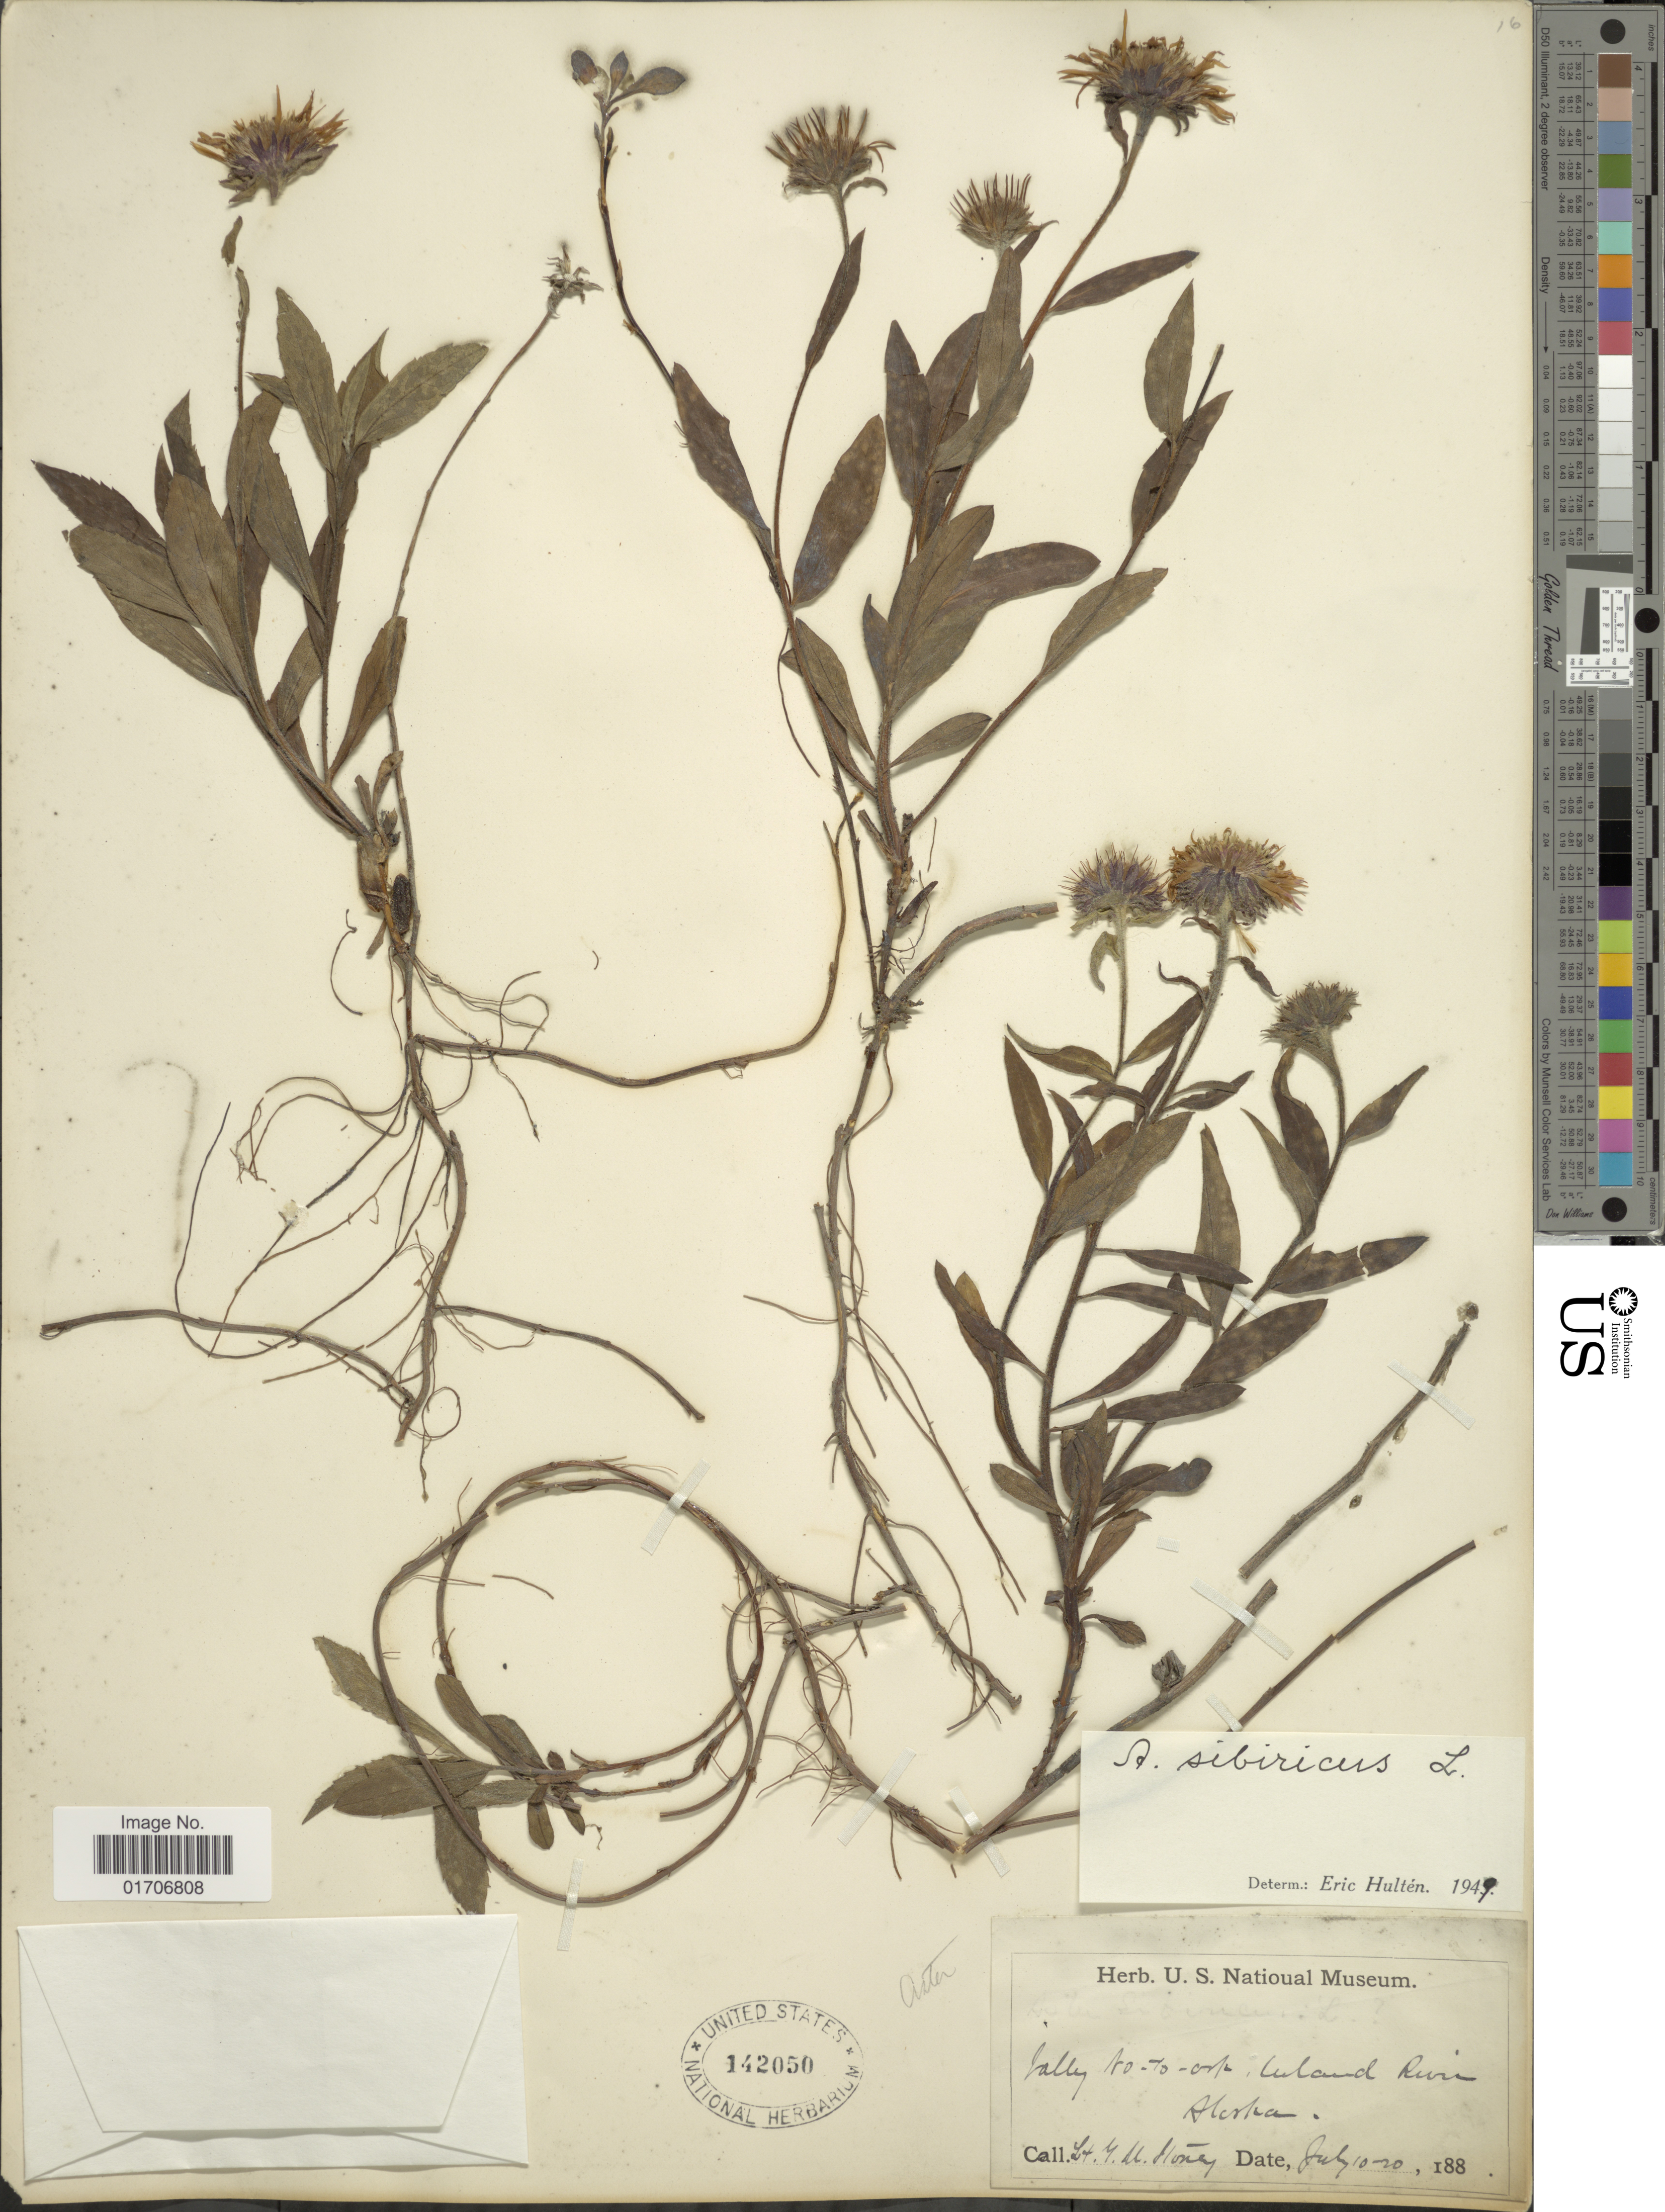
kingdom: Plantae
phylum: Tracheophyta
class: Magnoliopsida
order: Asterales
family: Asteraceae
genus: Eurybia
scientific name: Eurybia sibirica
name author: (L.) G.L. Nesom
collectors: G. Stoney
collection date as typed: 188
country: United States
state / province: Alaska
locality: Valley No-to-ark Inland River.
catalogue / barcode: US 142050